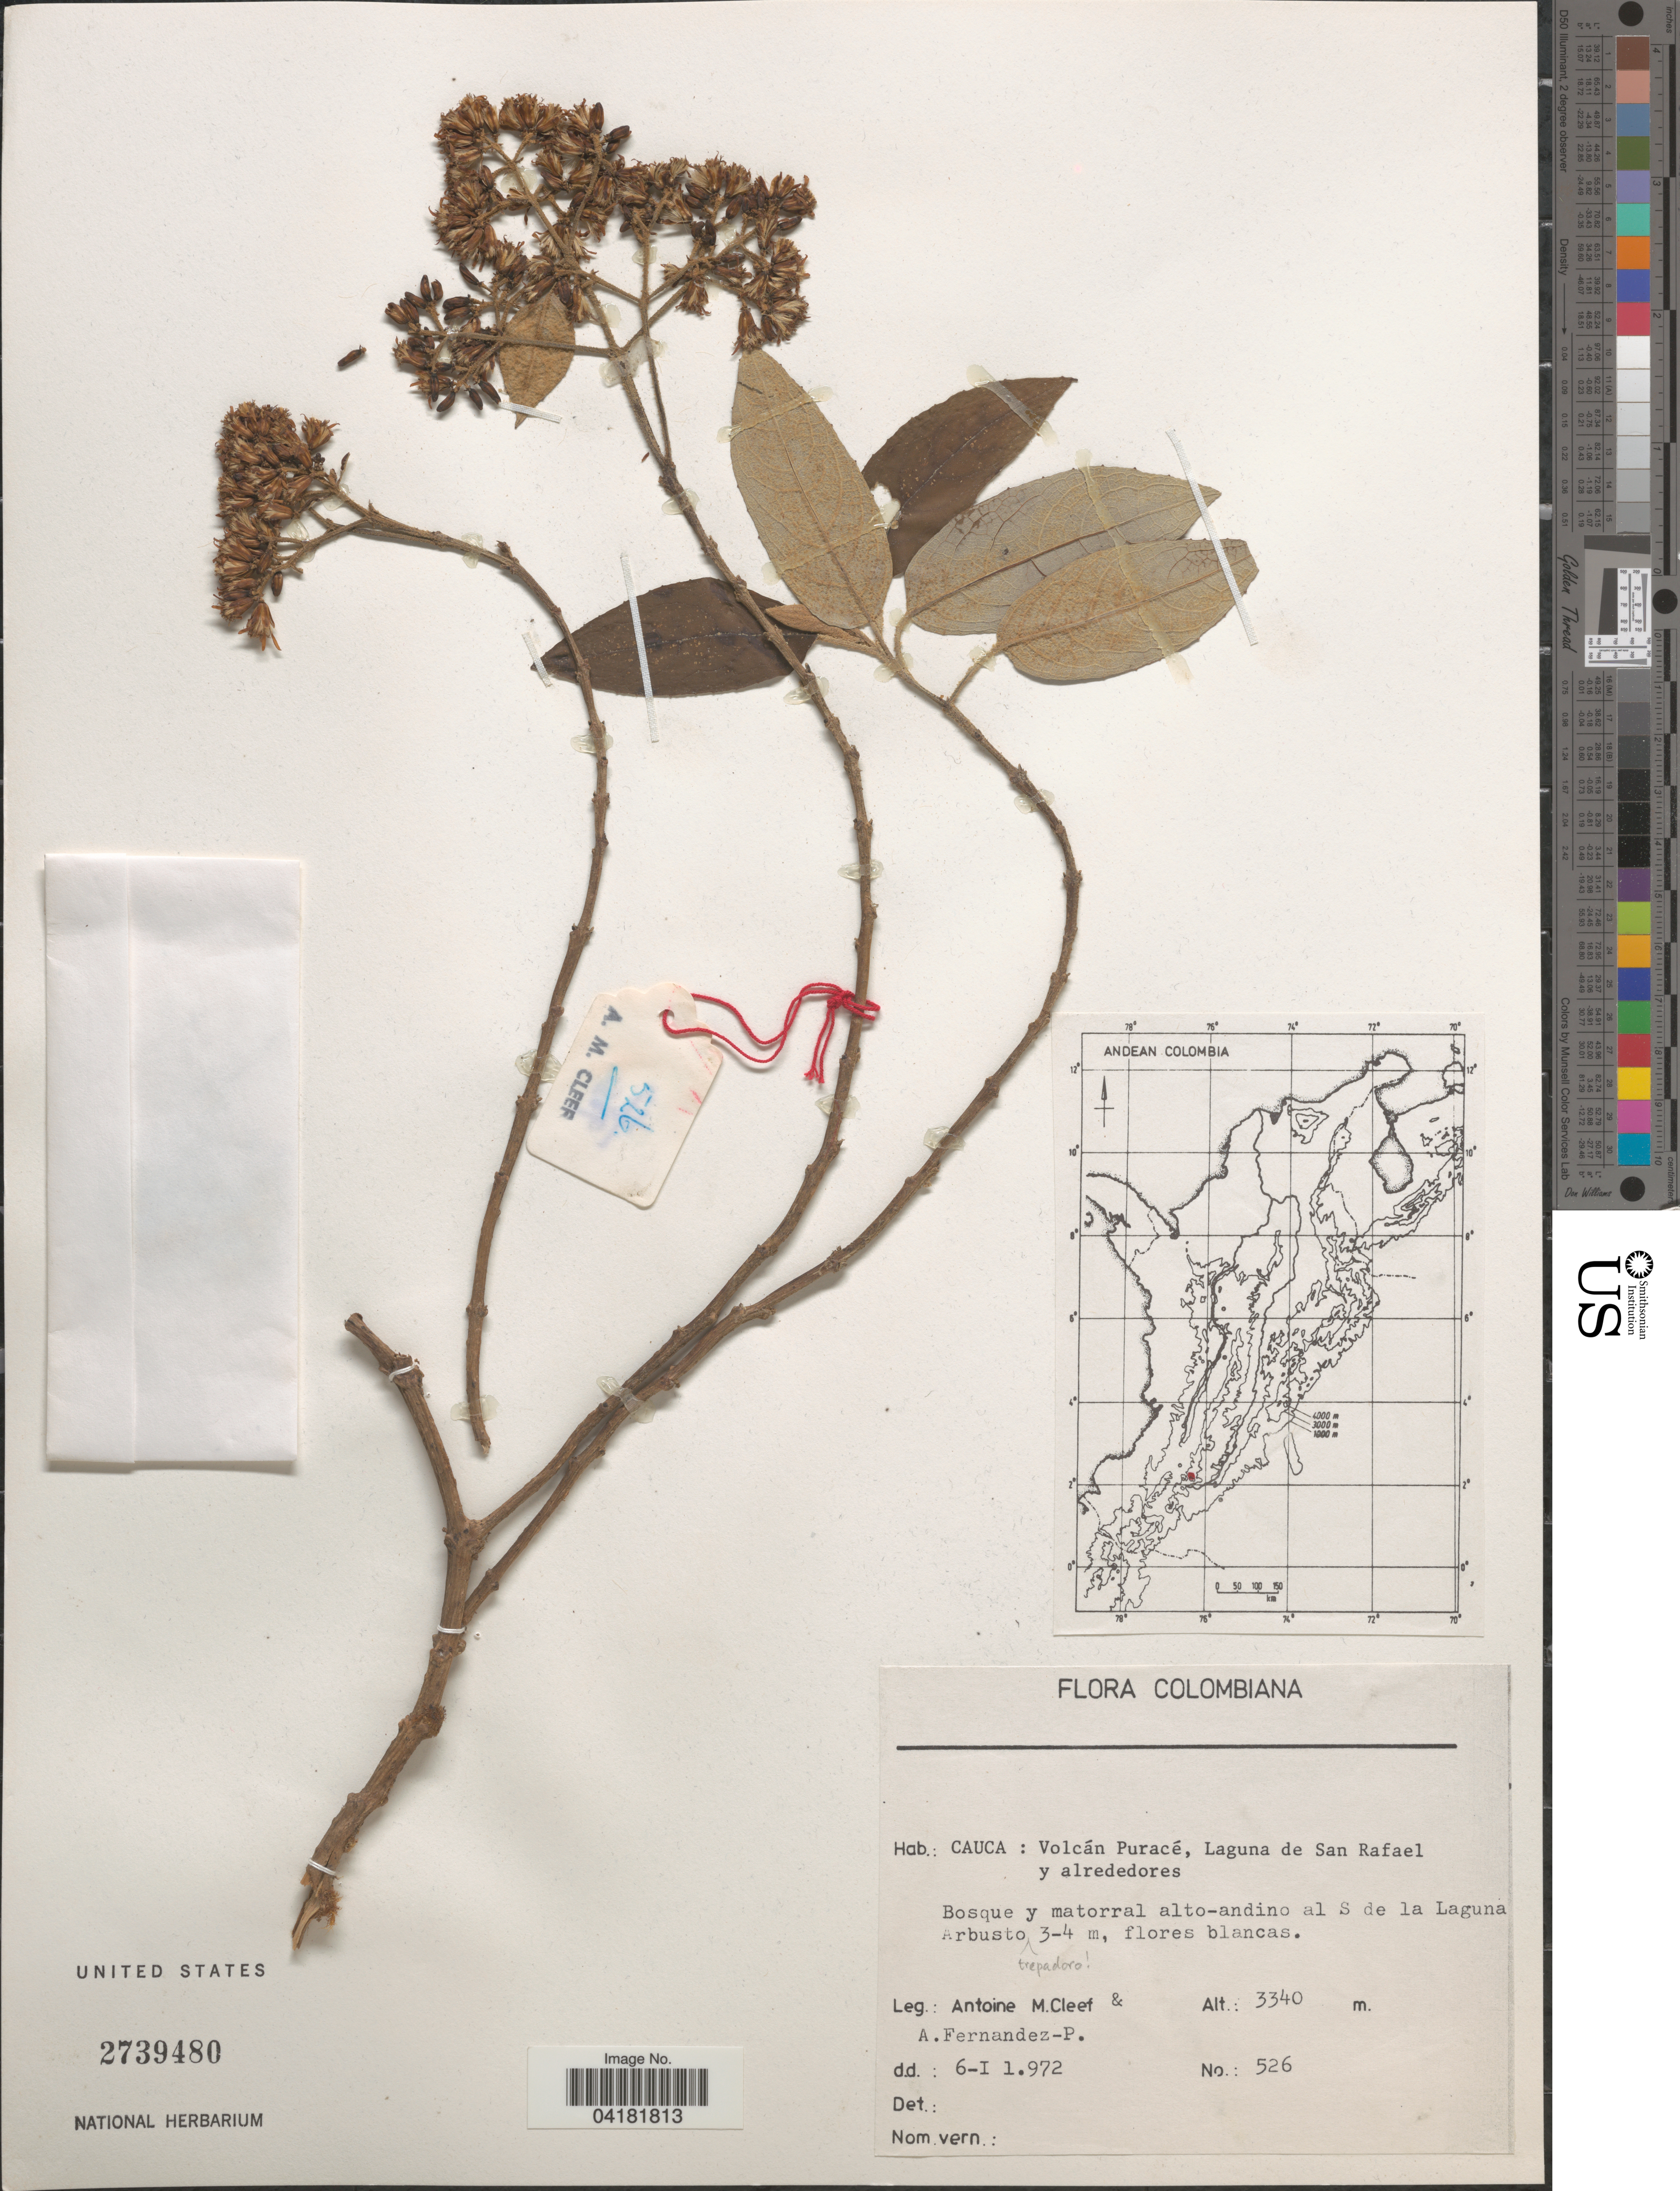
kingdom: Plantae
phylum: Tracheophyta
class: Magnoliopsida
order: Asterales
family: Asteraceae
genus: Aequatorium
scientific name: Aequatorium caucanum var. abbreviatum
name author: S. Díaz & Cuatrec.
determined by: Díaz, P.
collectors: A. M. Cleef & A. Fernández-Pérez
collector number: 526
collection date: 1972-01-06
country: Colombia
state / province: Cauca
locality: Colombiana. Volcán Puracé, Laguna de San Rafael y alrededores. Bosque y matorral alto-andino al S de la Laguna.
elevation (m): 3340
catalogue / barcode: US 2739480